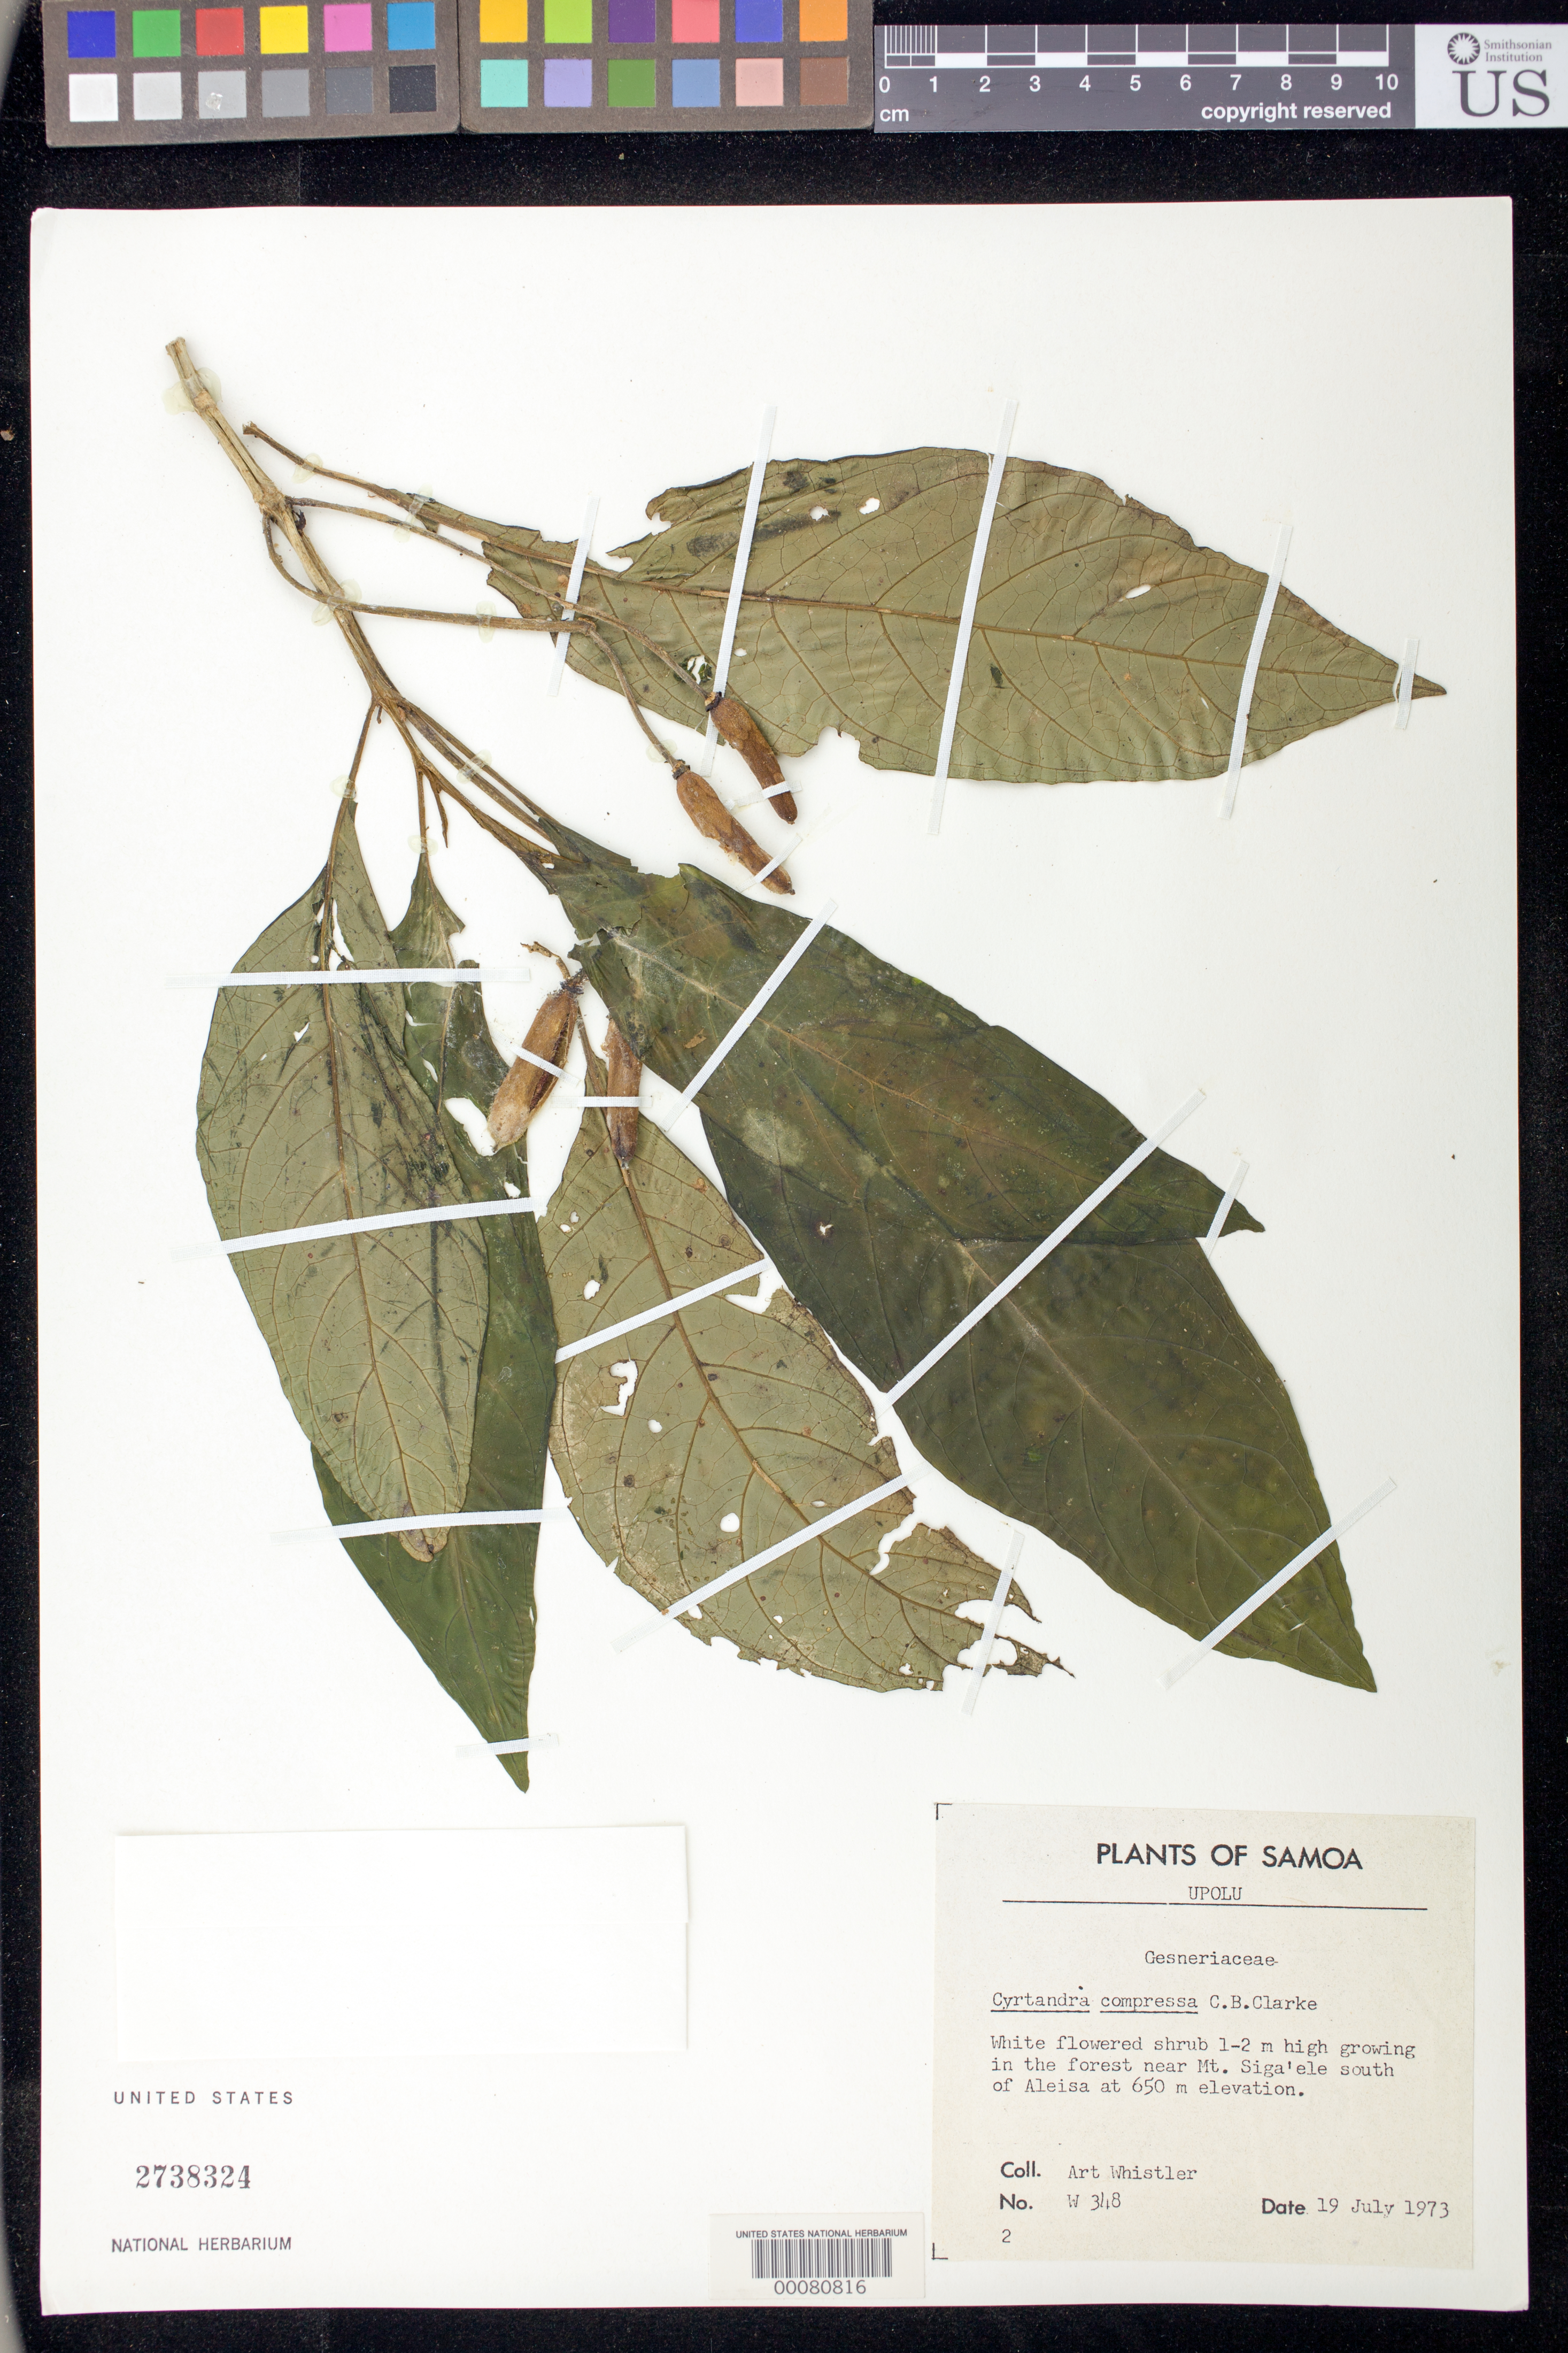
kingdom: Plantae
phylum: Tracheophyta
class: Magnoliopsida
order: Lamiales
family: Gesneriaceae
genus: Cyrtandra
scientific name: Cyrtandra compressa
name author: C.B. Clarke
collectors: A. Whistler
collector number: W 348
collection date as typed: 19 Jul 1973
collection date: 1973-07-19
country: Samoa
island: Upolu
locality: Upolu, Near mt siga'ele s of aleisa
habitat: Growing in the forest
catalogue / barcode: US 2738324